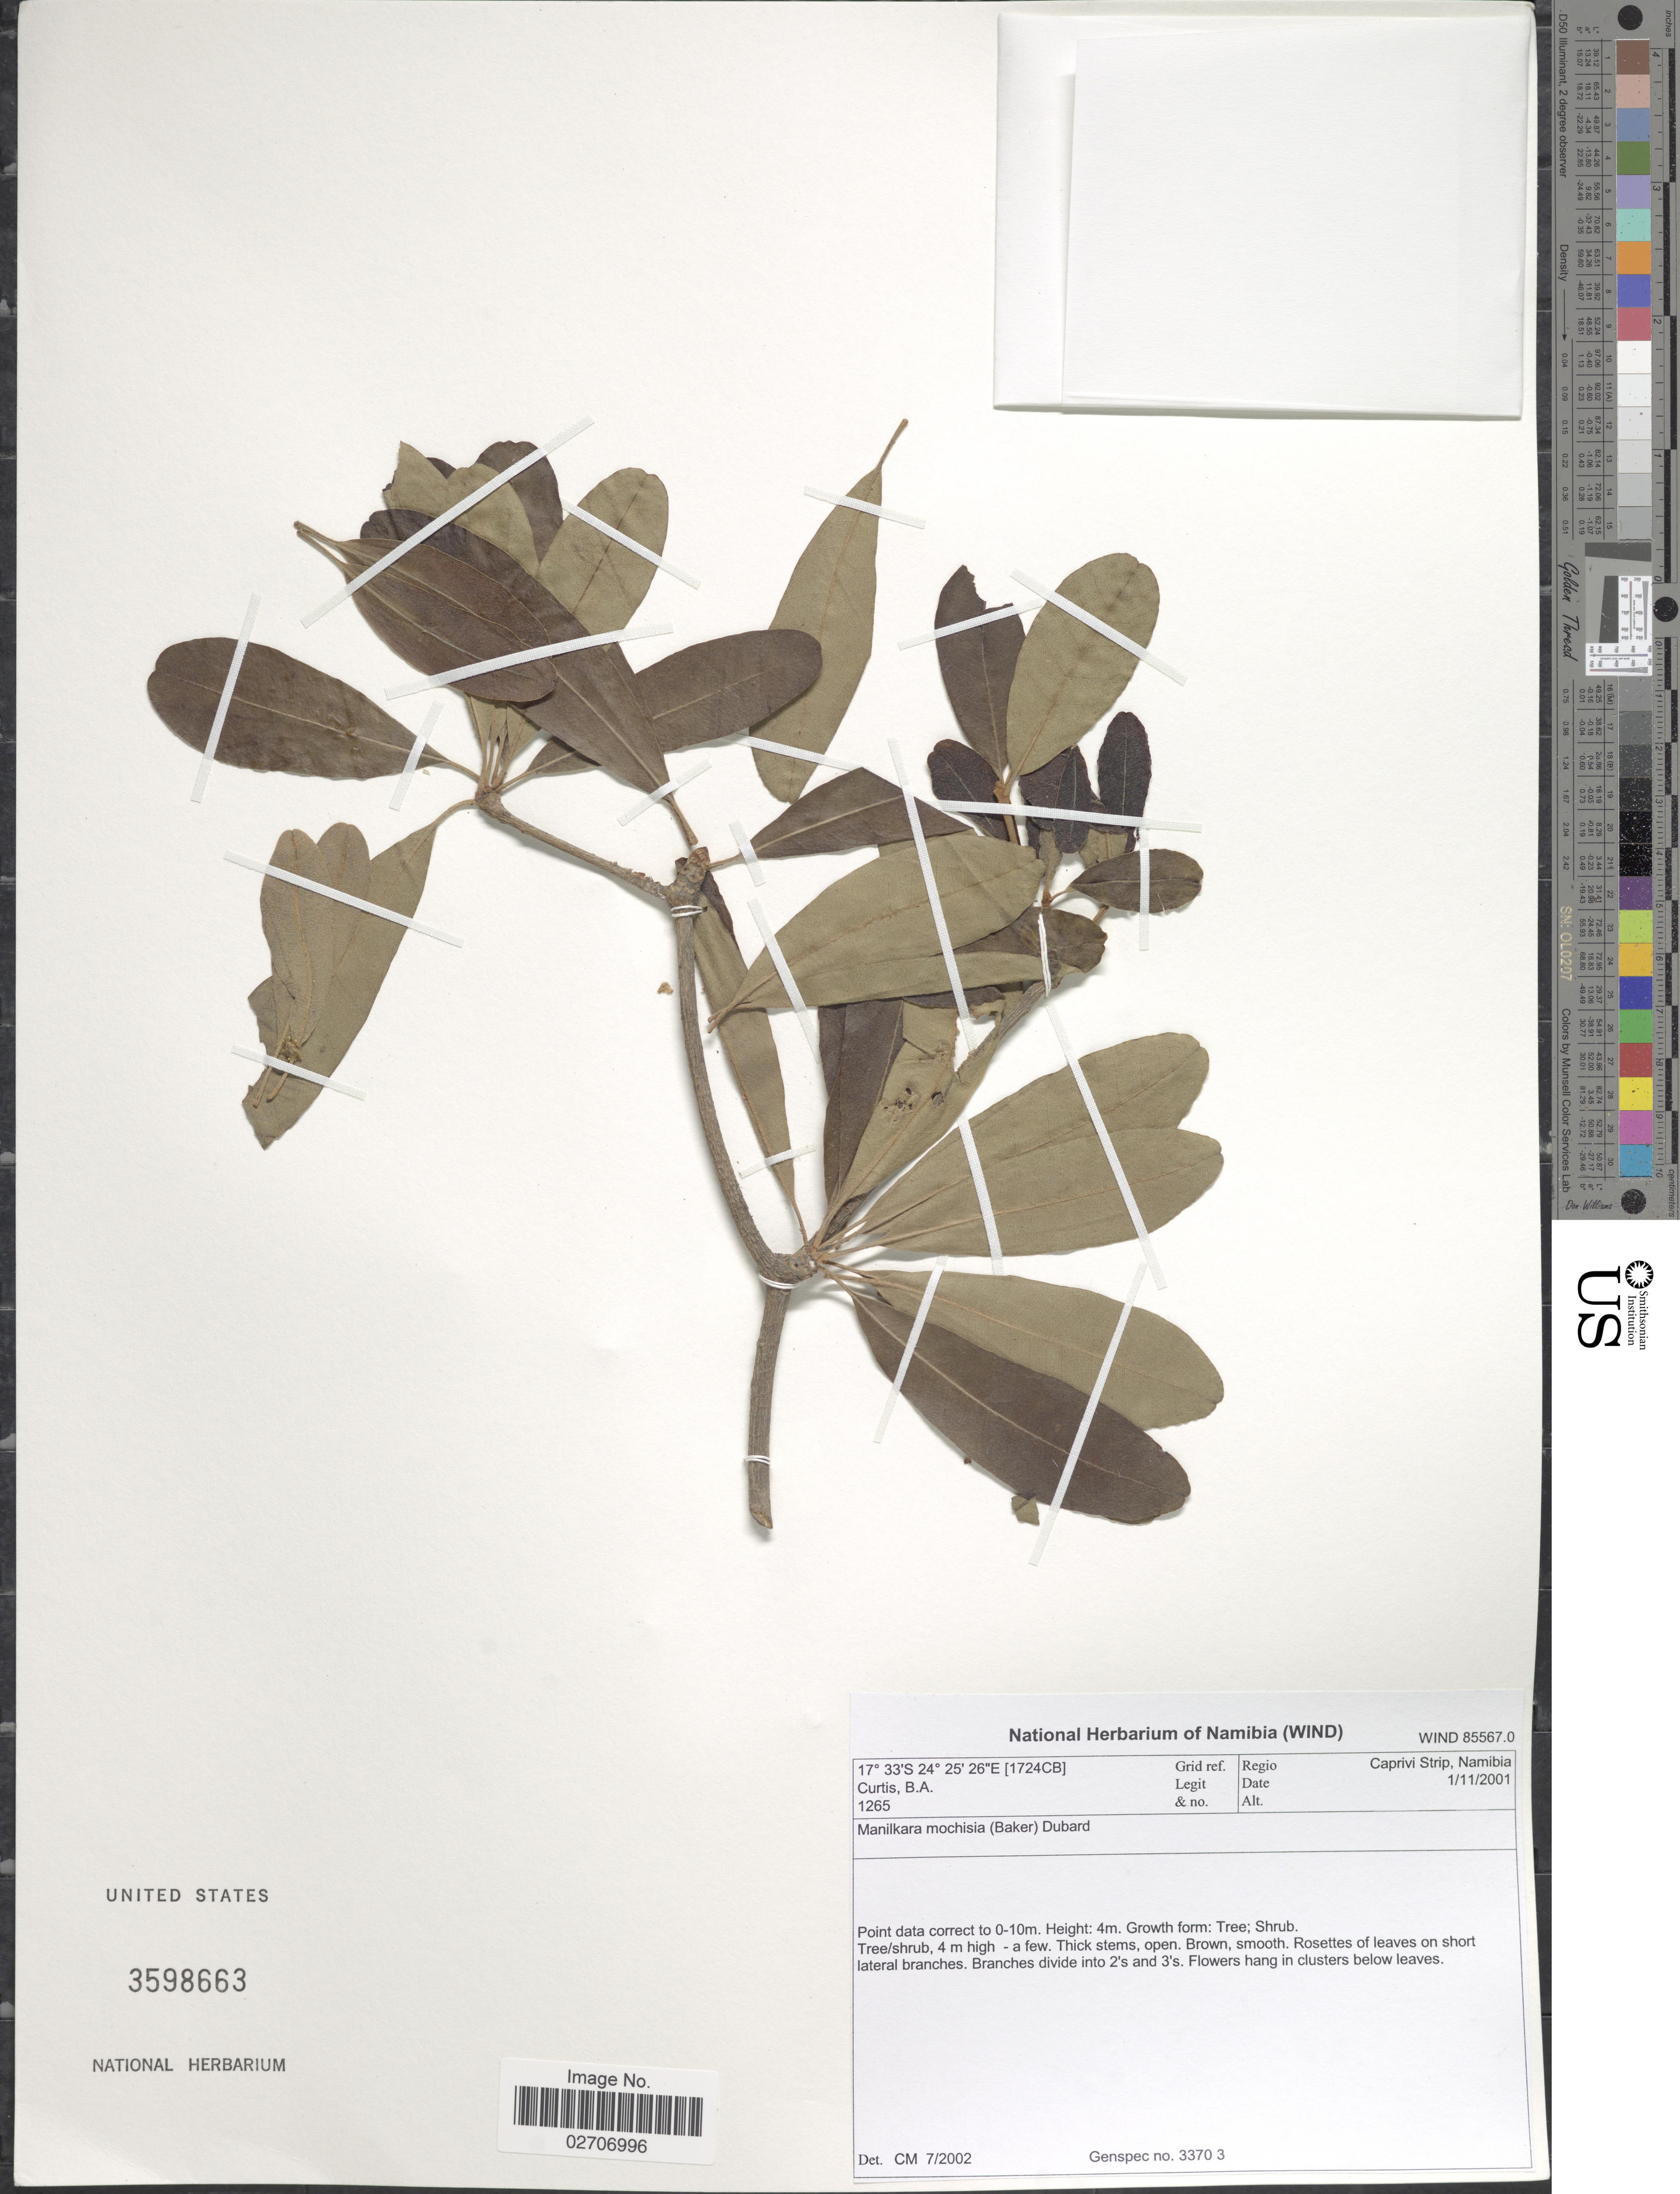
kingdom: Plantae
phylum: Tracheophyta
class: Magnoliopsida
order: Ericales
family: Sapotaceae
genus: Manilkara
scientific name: Manilkara mochisia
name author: (Baker) Dubard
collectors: B. A. Curtis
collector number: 1265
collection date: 2001-11-01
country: Namibia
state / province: Caprivi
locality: Regio Caprivi Strip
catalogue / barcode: US 3598663